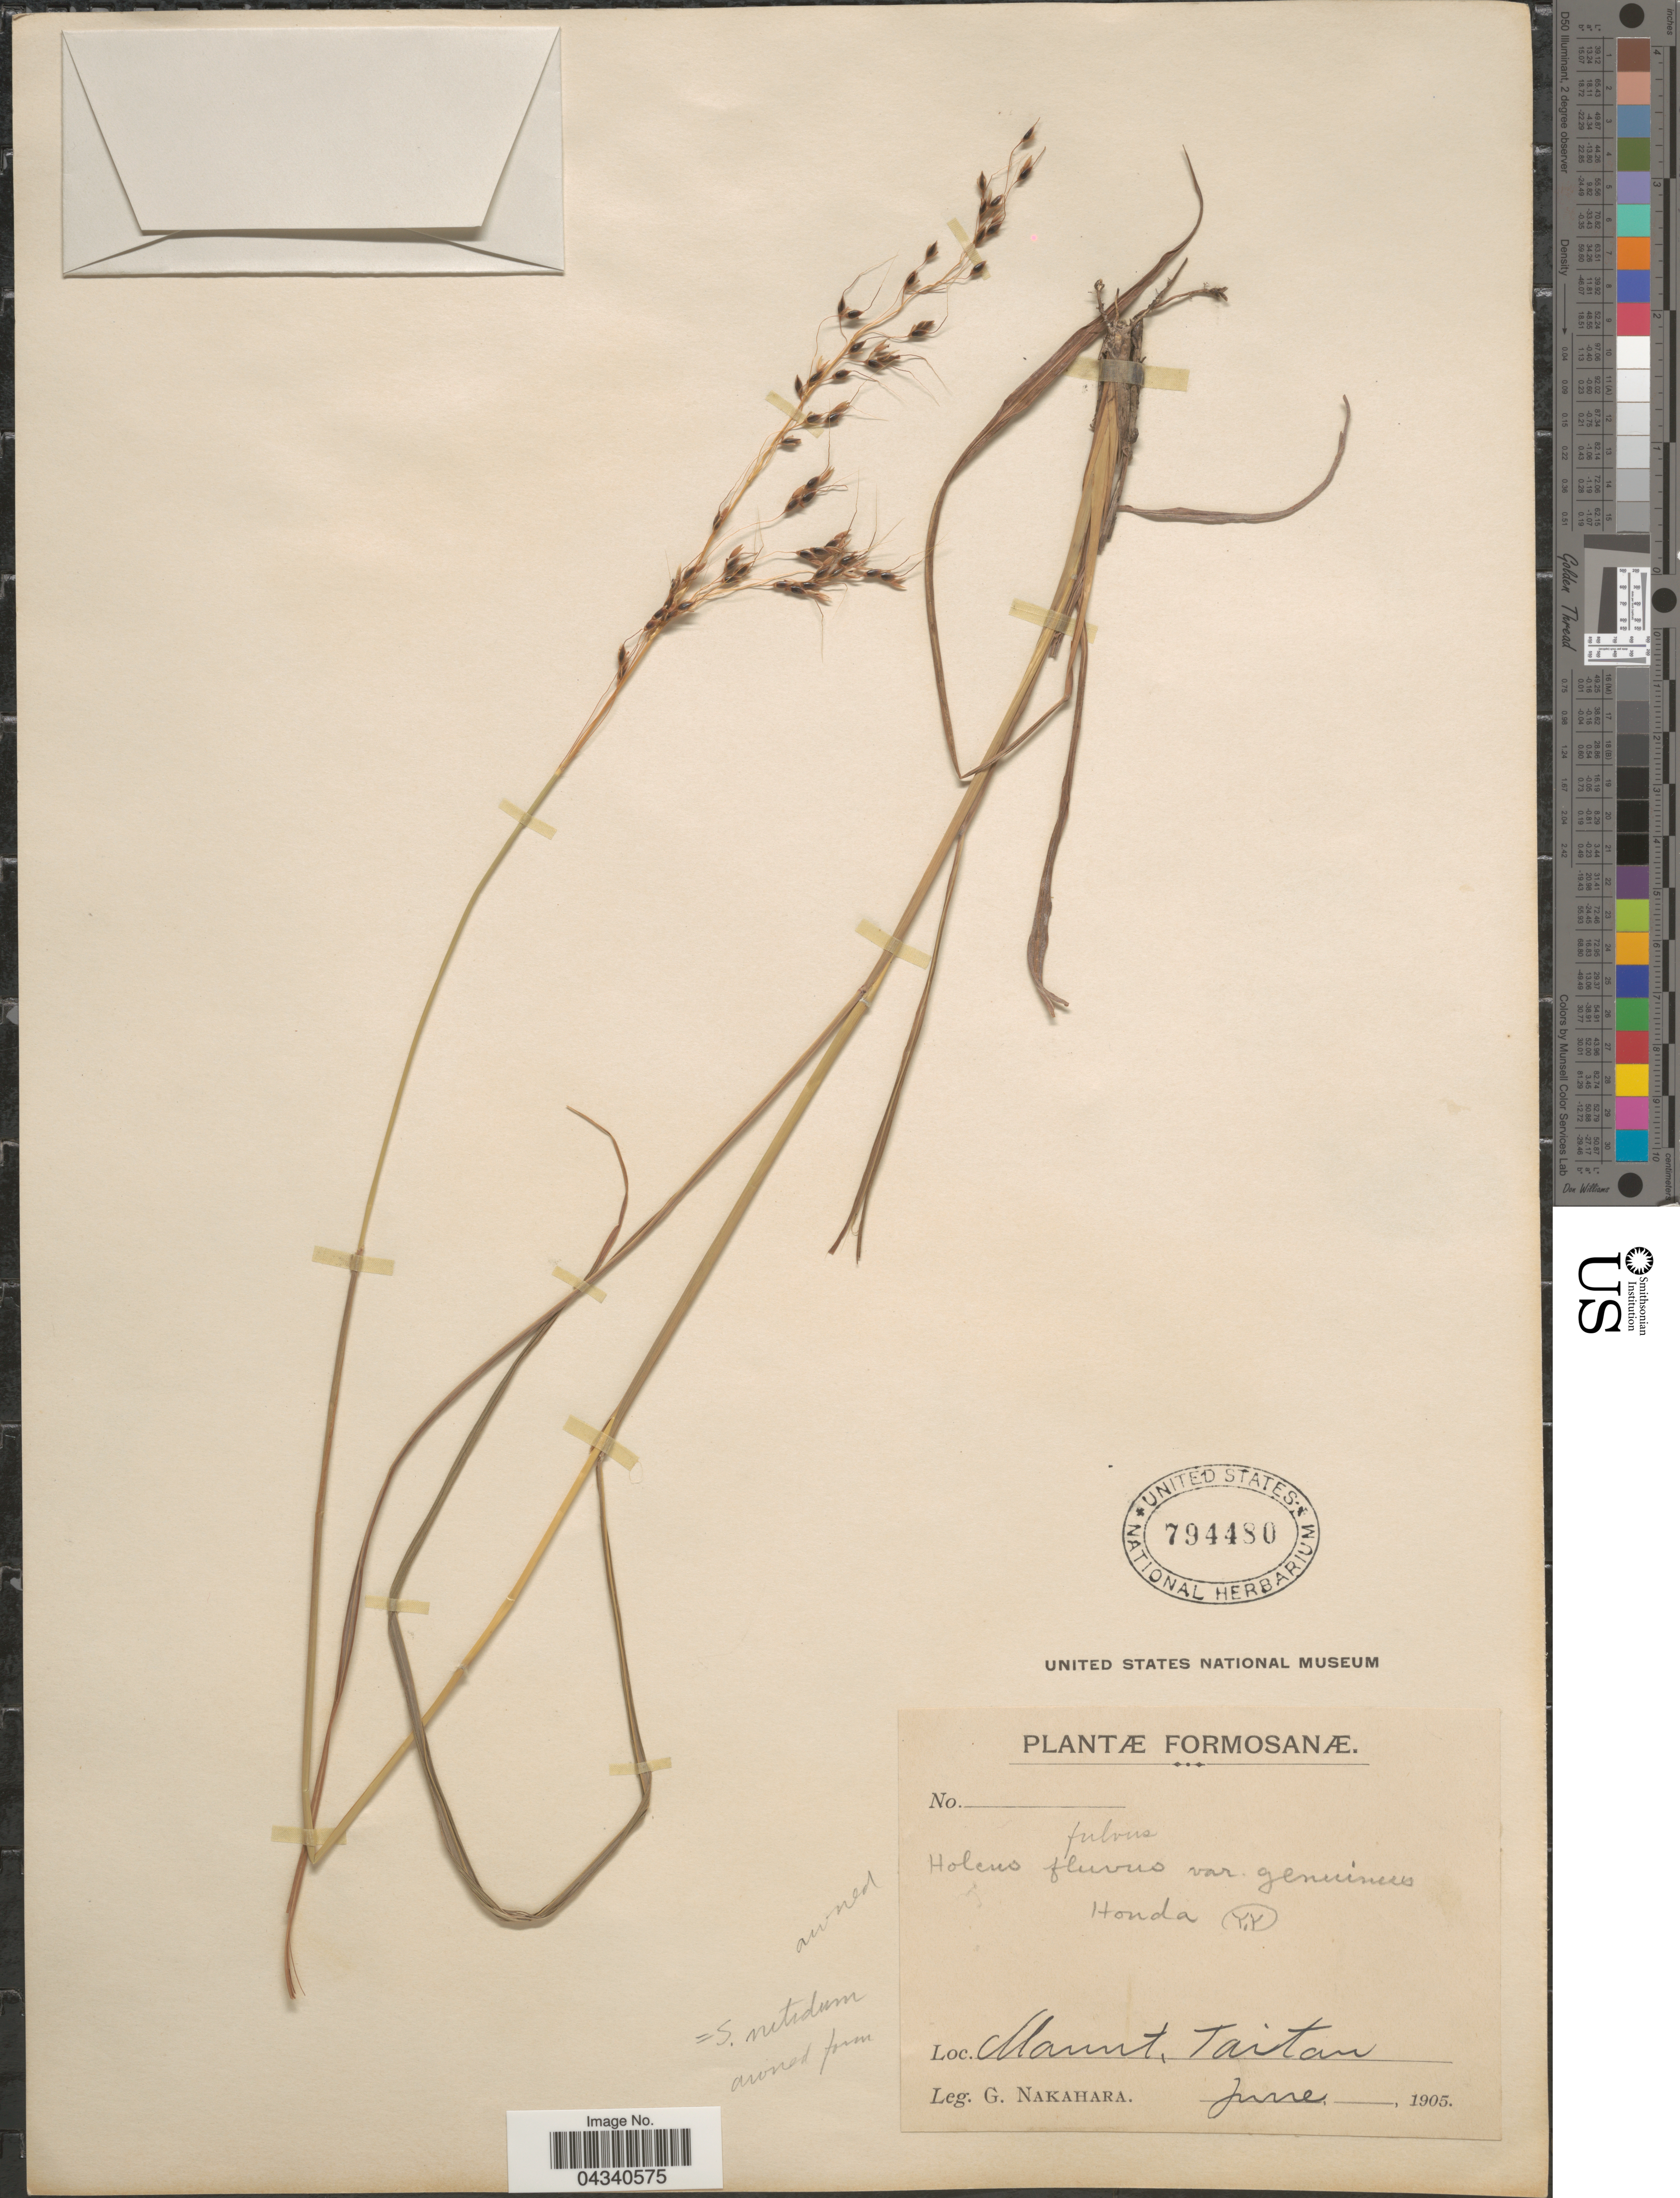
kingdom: Plantae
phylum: Tracheophyta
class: Liliopsida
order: Poales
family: Poaceae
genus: Sorghum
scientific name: Sorghum nitidum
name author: (Vahl) Pers.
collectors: G. Nakahara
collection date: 1905-06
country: Taiwan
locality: Formosanæ. Mount, Taitan.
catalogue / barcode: US 794480